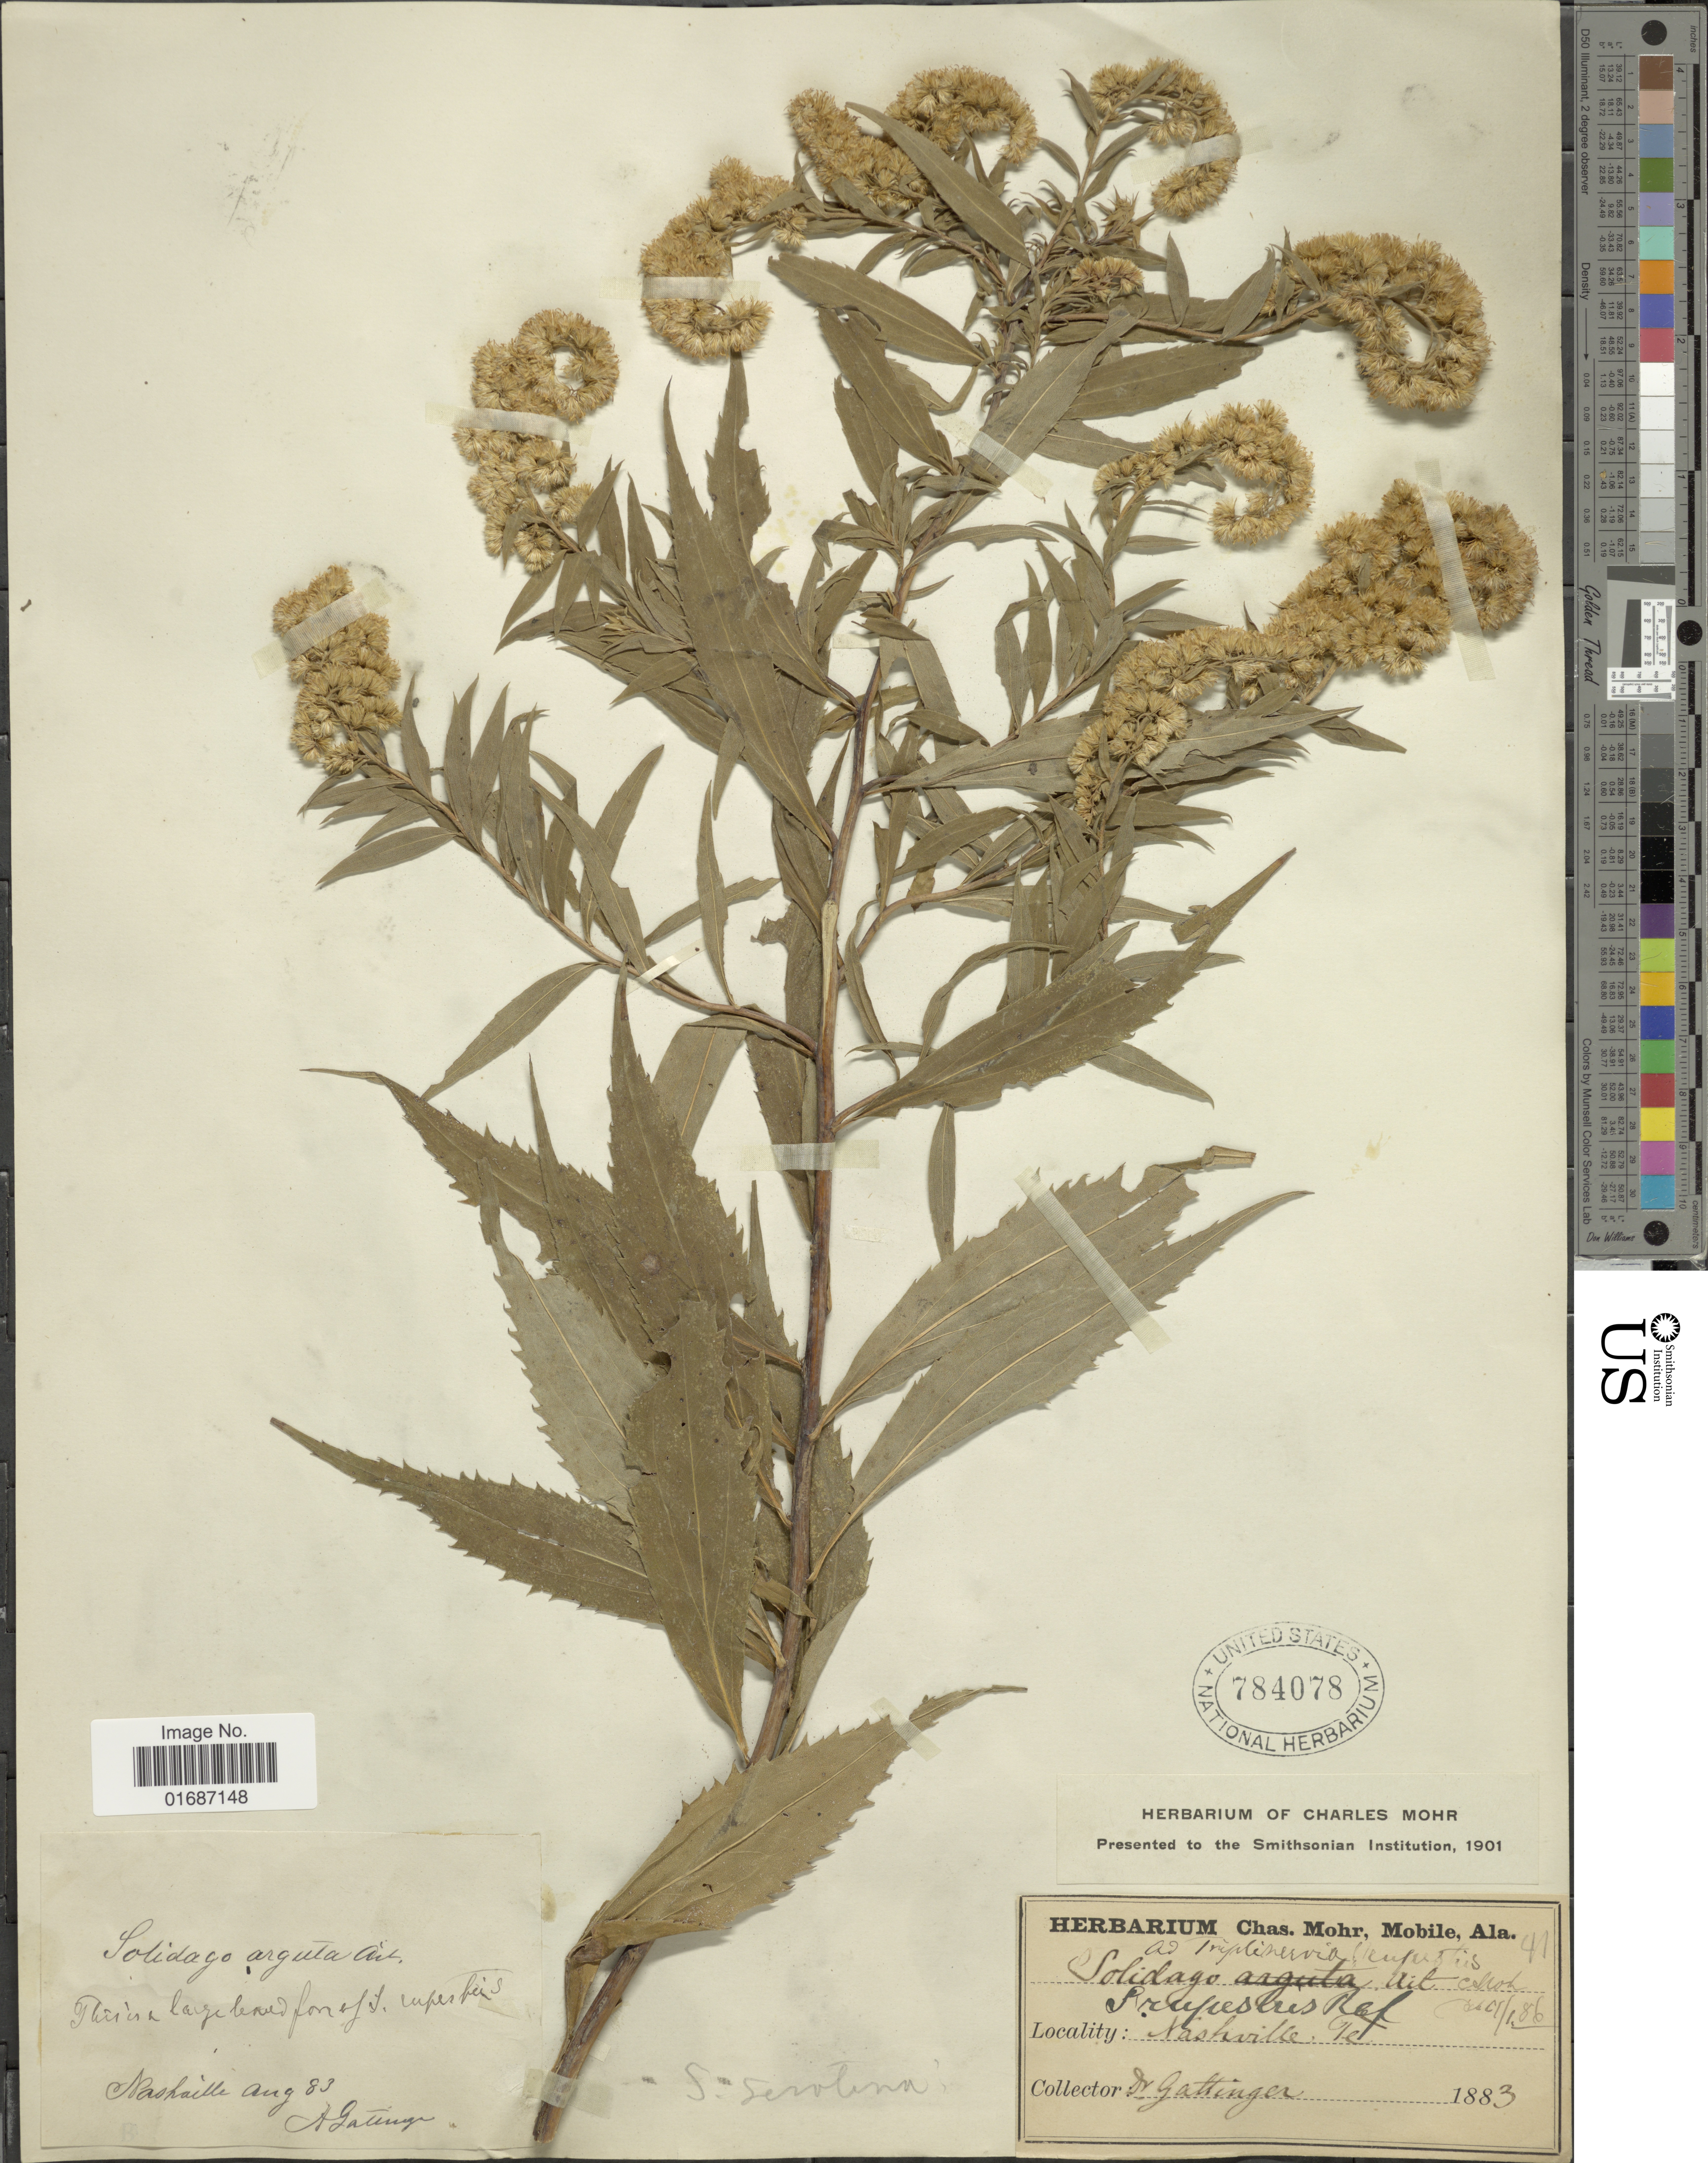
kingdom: Plantae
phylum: Tracheophyta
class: Magnoliopsida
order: Asterales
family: Asteraceae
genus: Solidago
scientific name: Solidago gigantea var. leiophylla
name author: Fernald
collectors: A. Gattinger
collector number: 41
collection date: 1883-08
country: United States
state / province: Tennessee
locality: Nashville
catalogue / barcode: US 784078